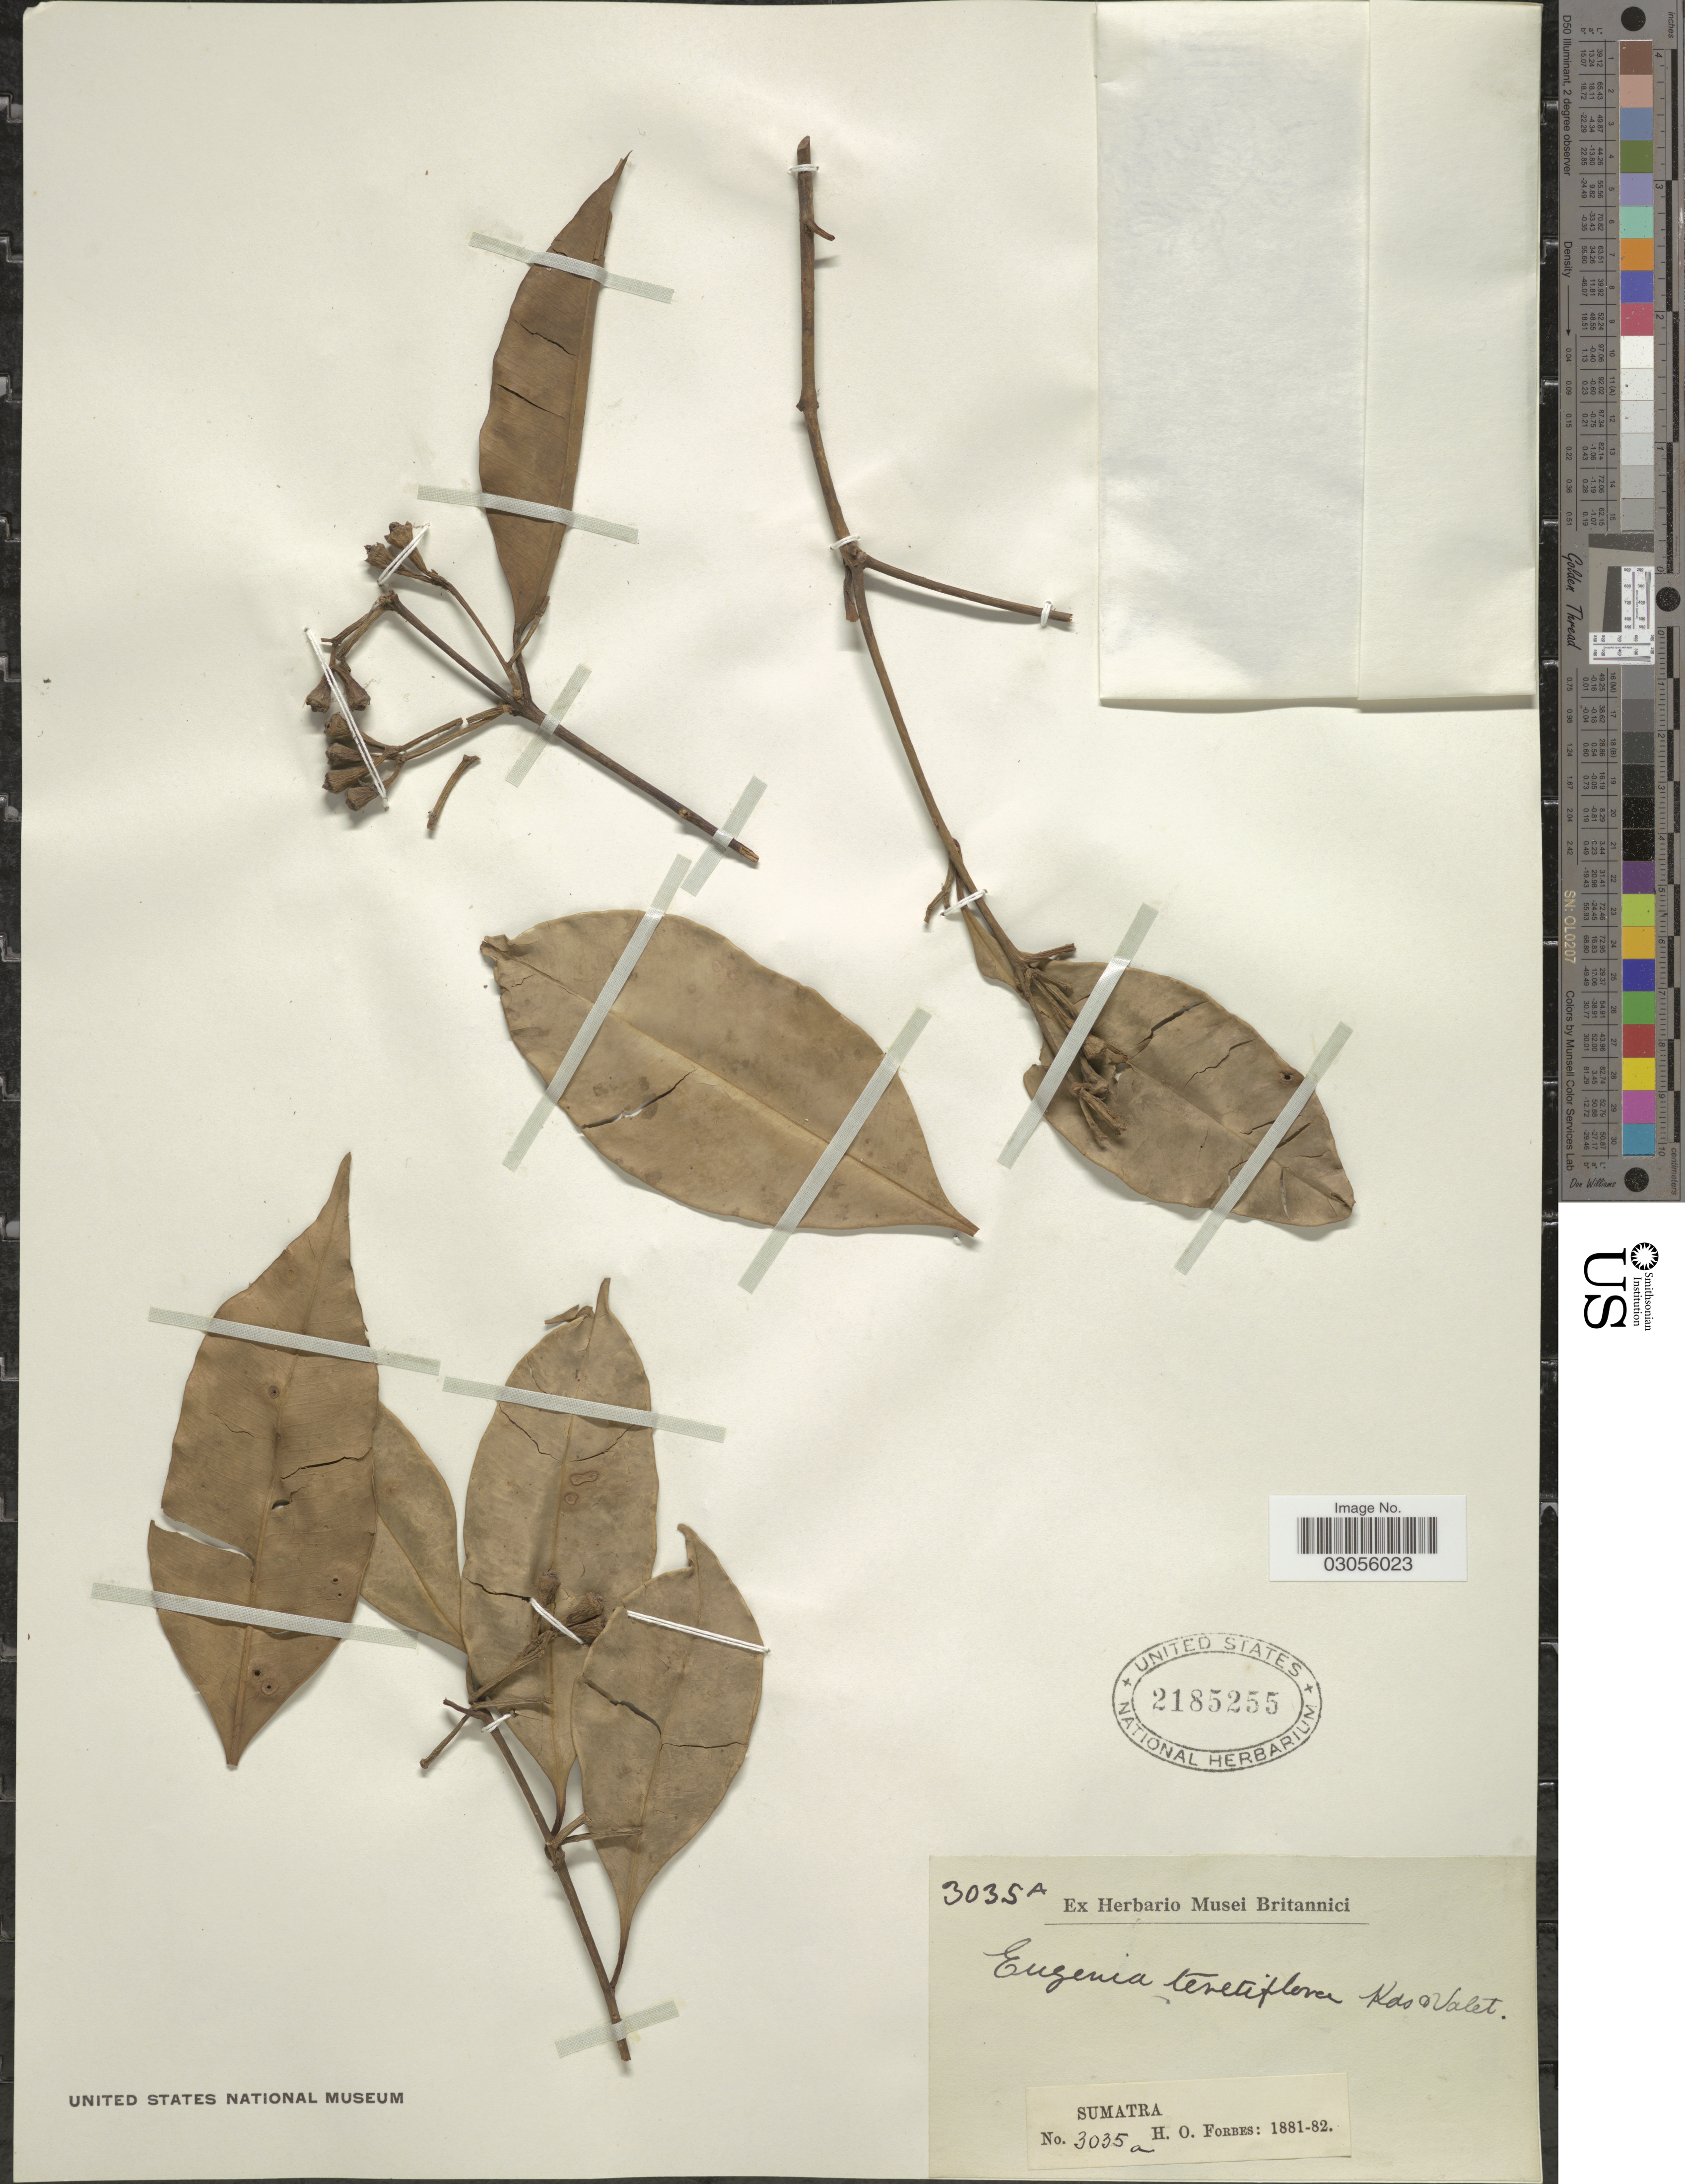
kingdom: Plantae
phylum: Tracheophyta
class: Magnoliopsida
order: Myrtales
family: Myrtaceae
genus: Syzygium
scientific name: Syzygium sp.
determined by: Strong, Mark T., (BOT), Smithsonian Institution - National Museum of Natural History (UNITED STATES)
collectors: H. O. Forbes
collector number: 3035a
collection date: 1881/1882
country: Indonesia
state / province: Sumatra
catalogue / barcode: US 2185255